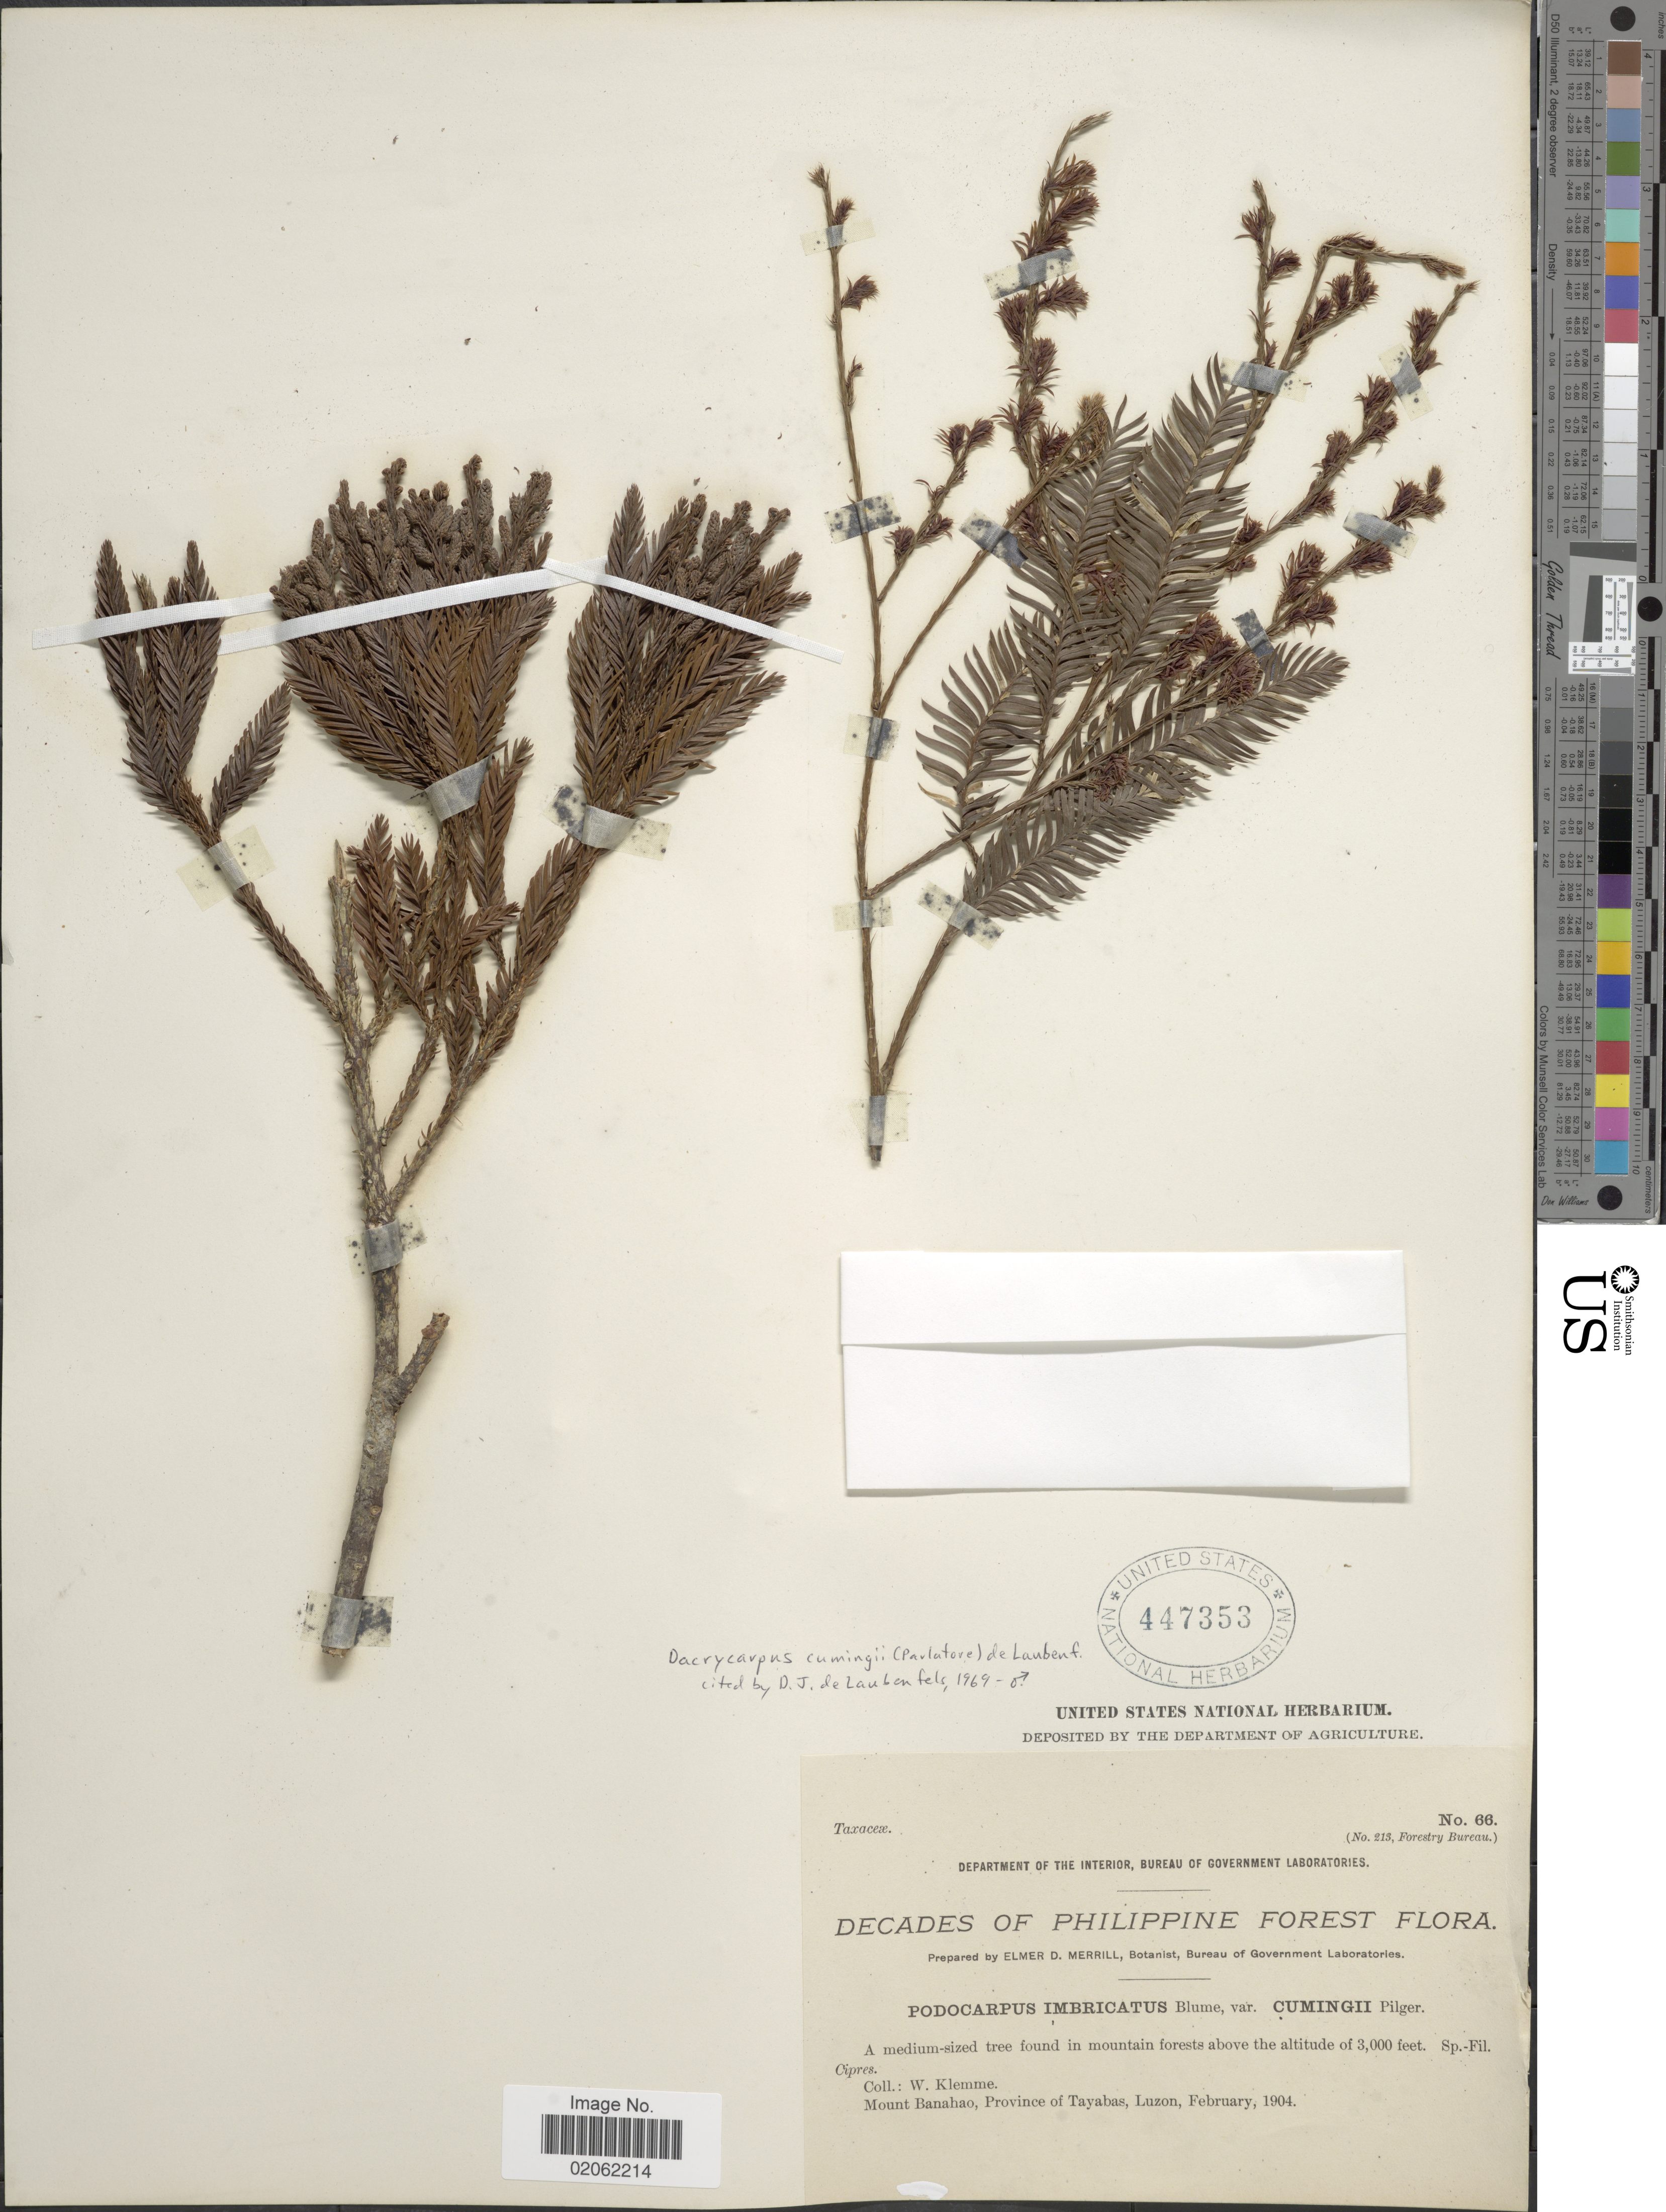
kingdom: Plantae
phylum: Tracheophyta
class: Pinopsida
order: Pinales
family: Podocarpaceae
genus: Dacrycarpus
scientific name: Dacrycarpus cumingii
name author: (Parl.) de Laub.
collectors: W. Klemme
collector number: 6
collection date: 1904-02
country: Philippines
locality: Mount Banahao, Province of Tayabas, Luzon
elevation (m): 914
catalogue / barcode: US 447353